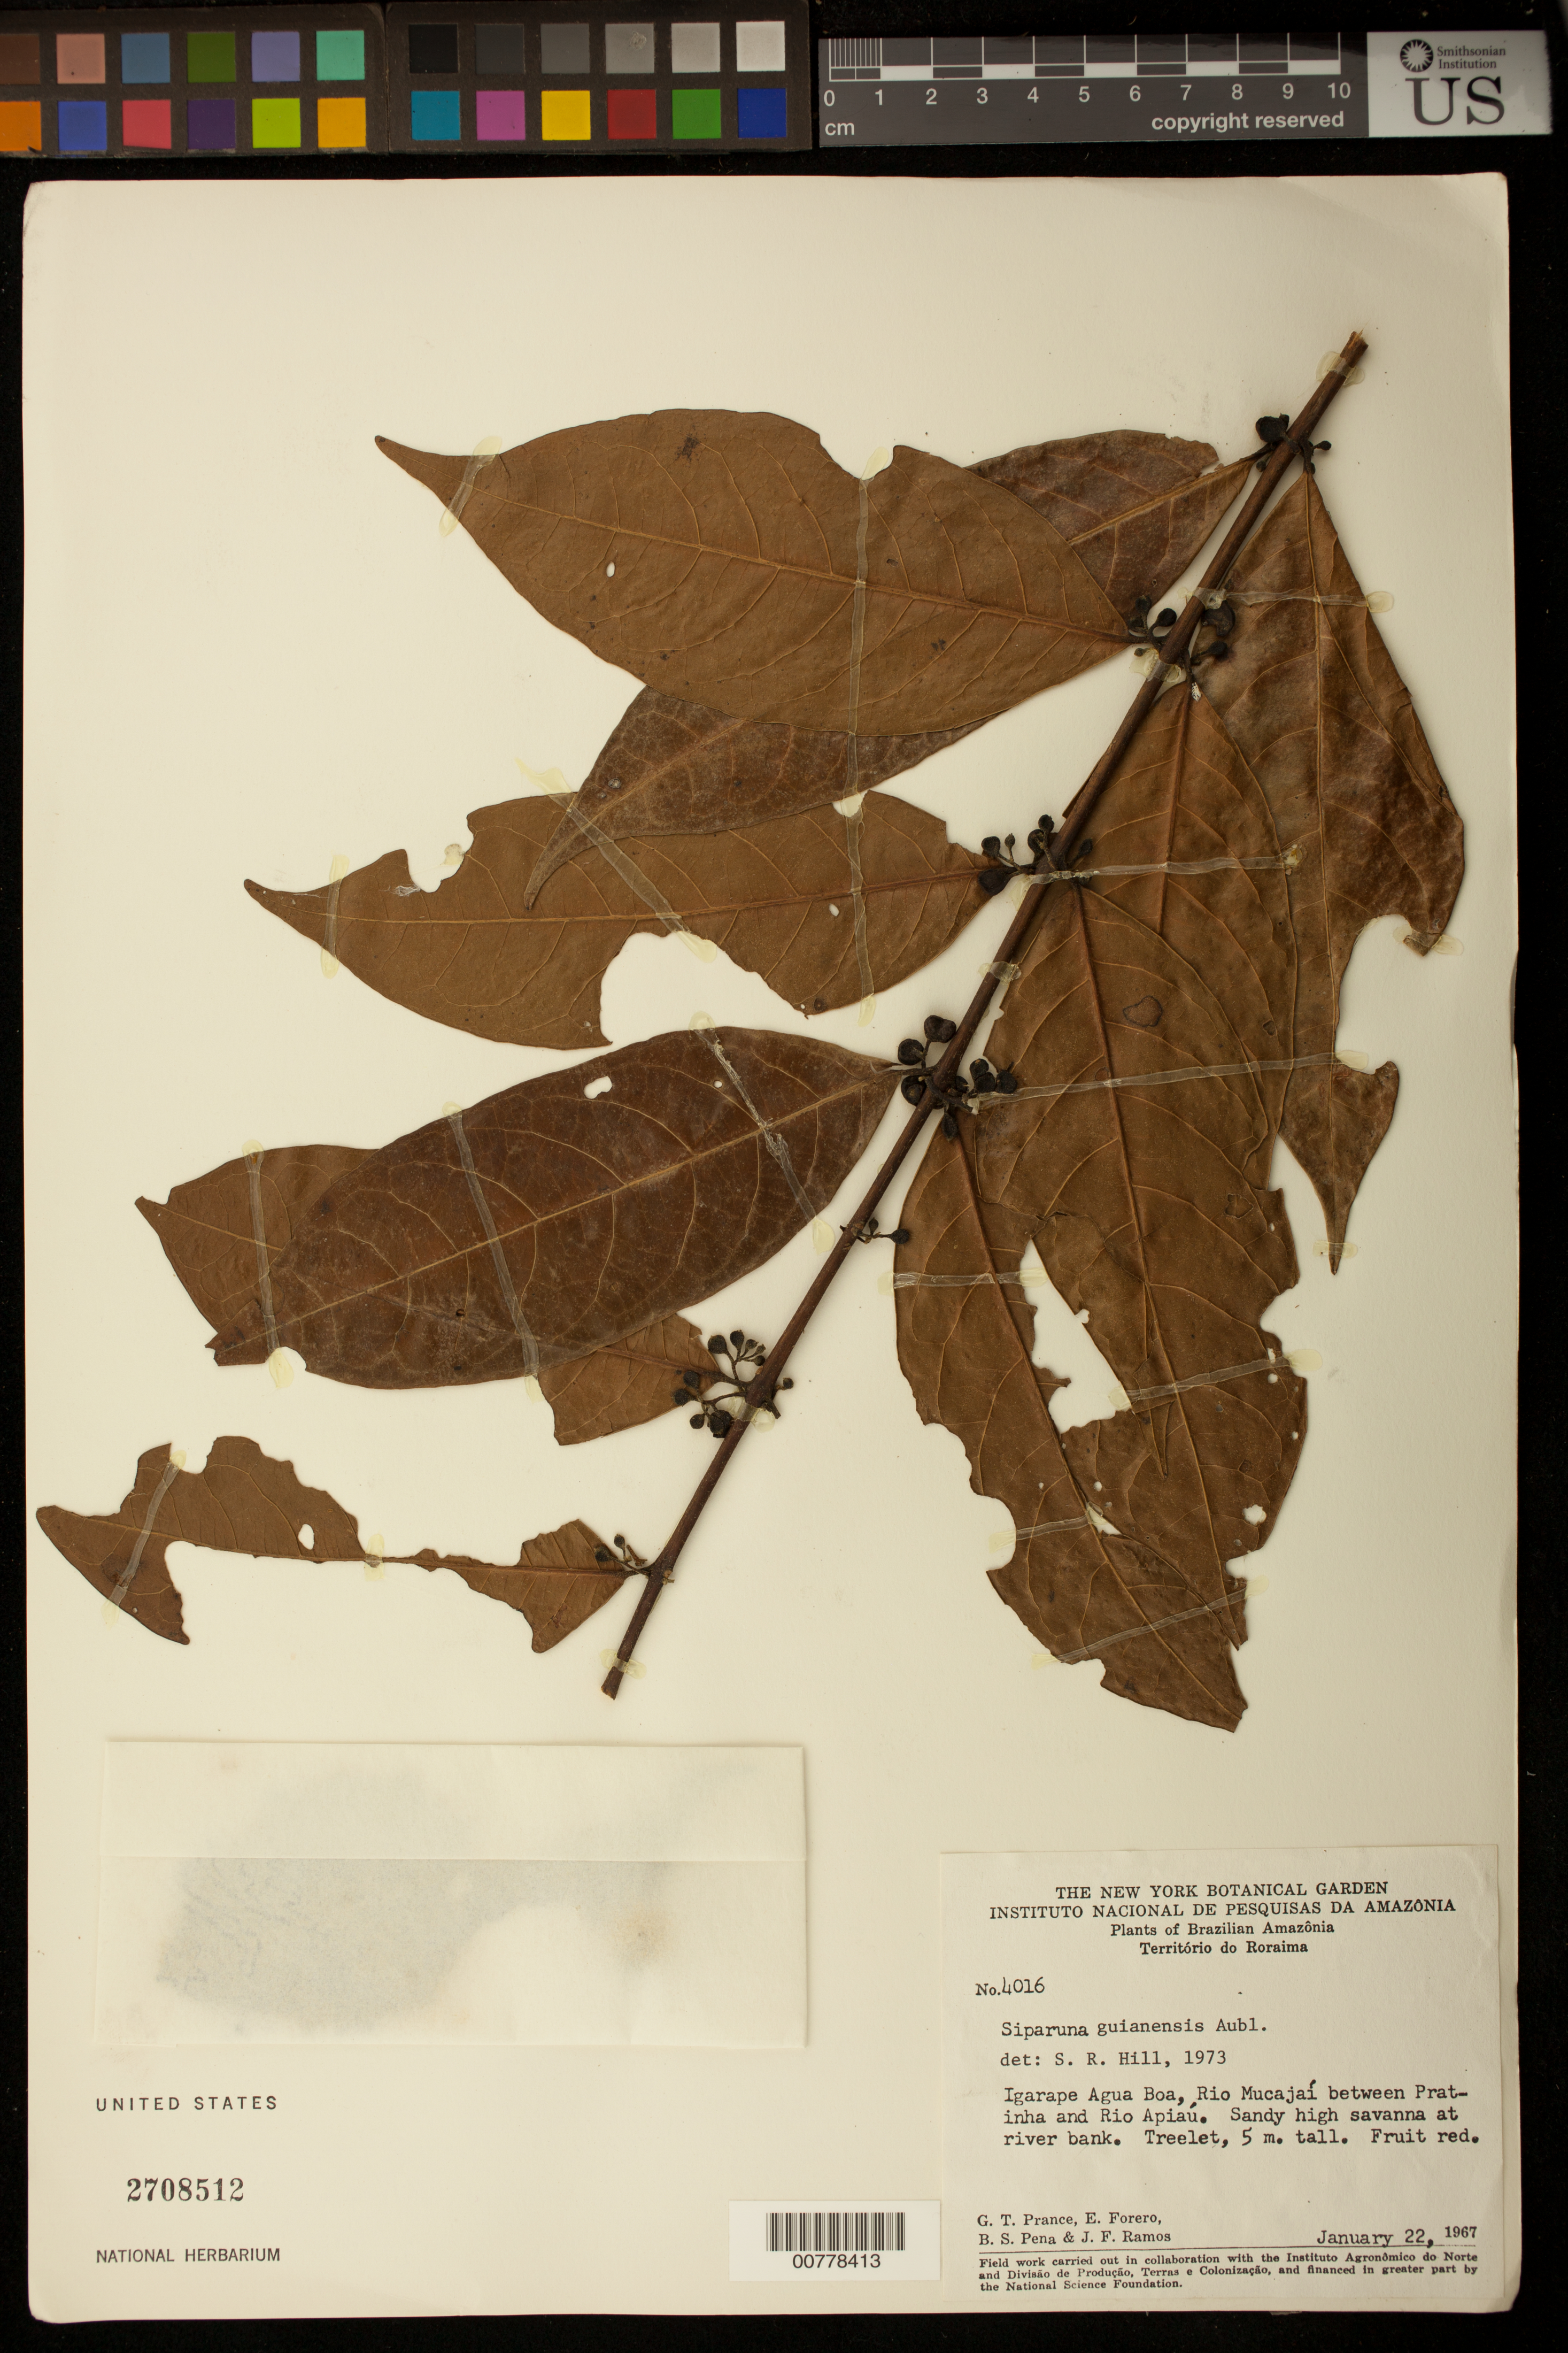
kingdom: Plantae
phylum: Tracheophyta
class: Magnoliopsida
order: Laurales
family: Siparunaceae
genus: Siparuna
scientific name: Siparuna guianensis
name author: Aubl.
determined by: Hill, Steven R.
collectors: G. T. Prance, E. Forero, B. S. Pena & J. F. Ramos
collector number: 4016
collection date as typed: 22-Jan-67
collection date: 1967-01-22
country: Brazil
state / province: Roraima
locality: Igarape Aqua Boa, Río Mucajaí, between Pratinha and Río Apiau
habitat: Sandy high savanna at river bank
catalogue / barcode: US 2708512